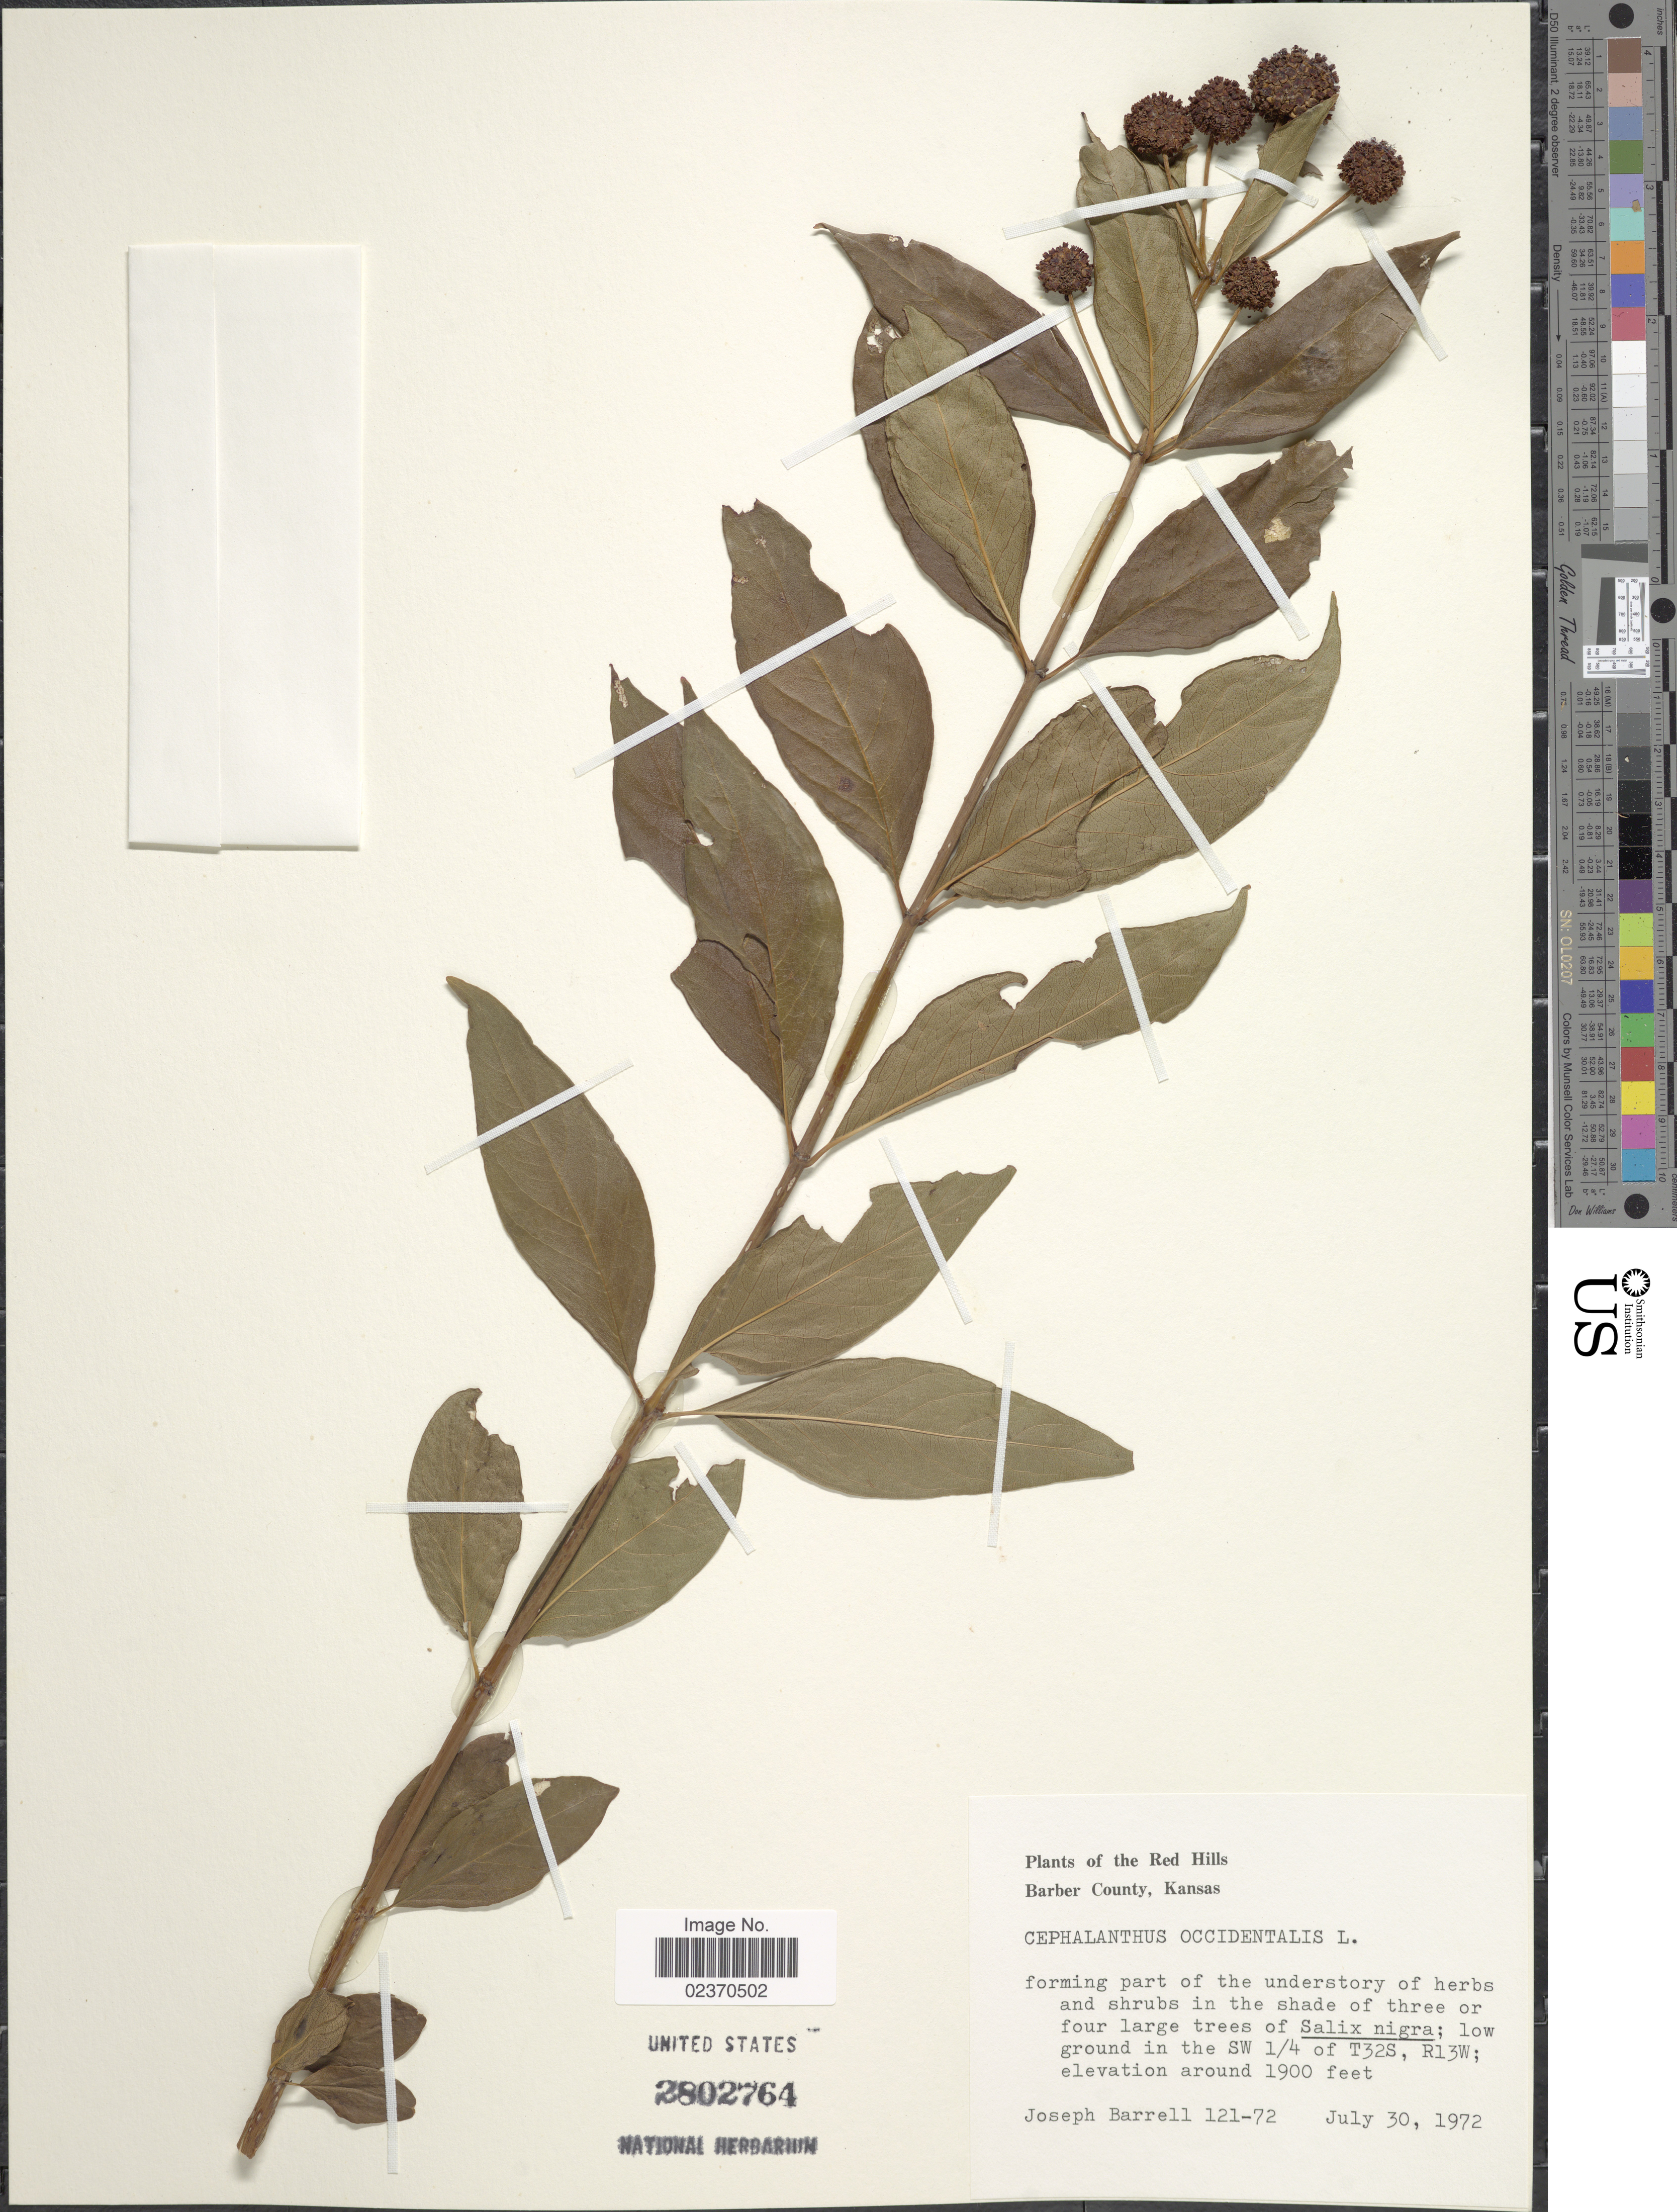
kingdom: Plantae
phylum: Tracheophyta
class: Magnoliopsida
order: Gentianales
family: Rubiaceae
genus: Cephalanthus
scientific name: Cephalanthus occidentalis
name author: L.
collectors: J. Barrell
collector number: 121-72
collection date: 1972-07-30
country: United States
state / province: Kansas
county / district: Barber Co.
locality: Red Hills, Low ground in the SW 1/4 of T32S, R13W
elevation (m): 579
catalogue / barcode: US 2802764